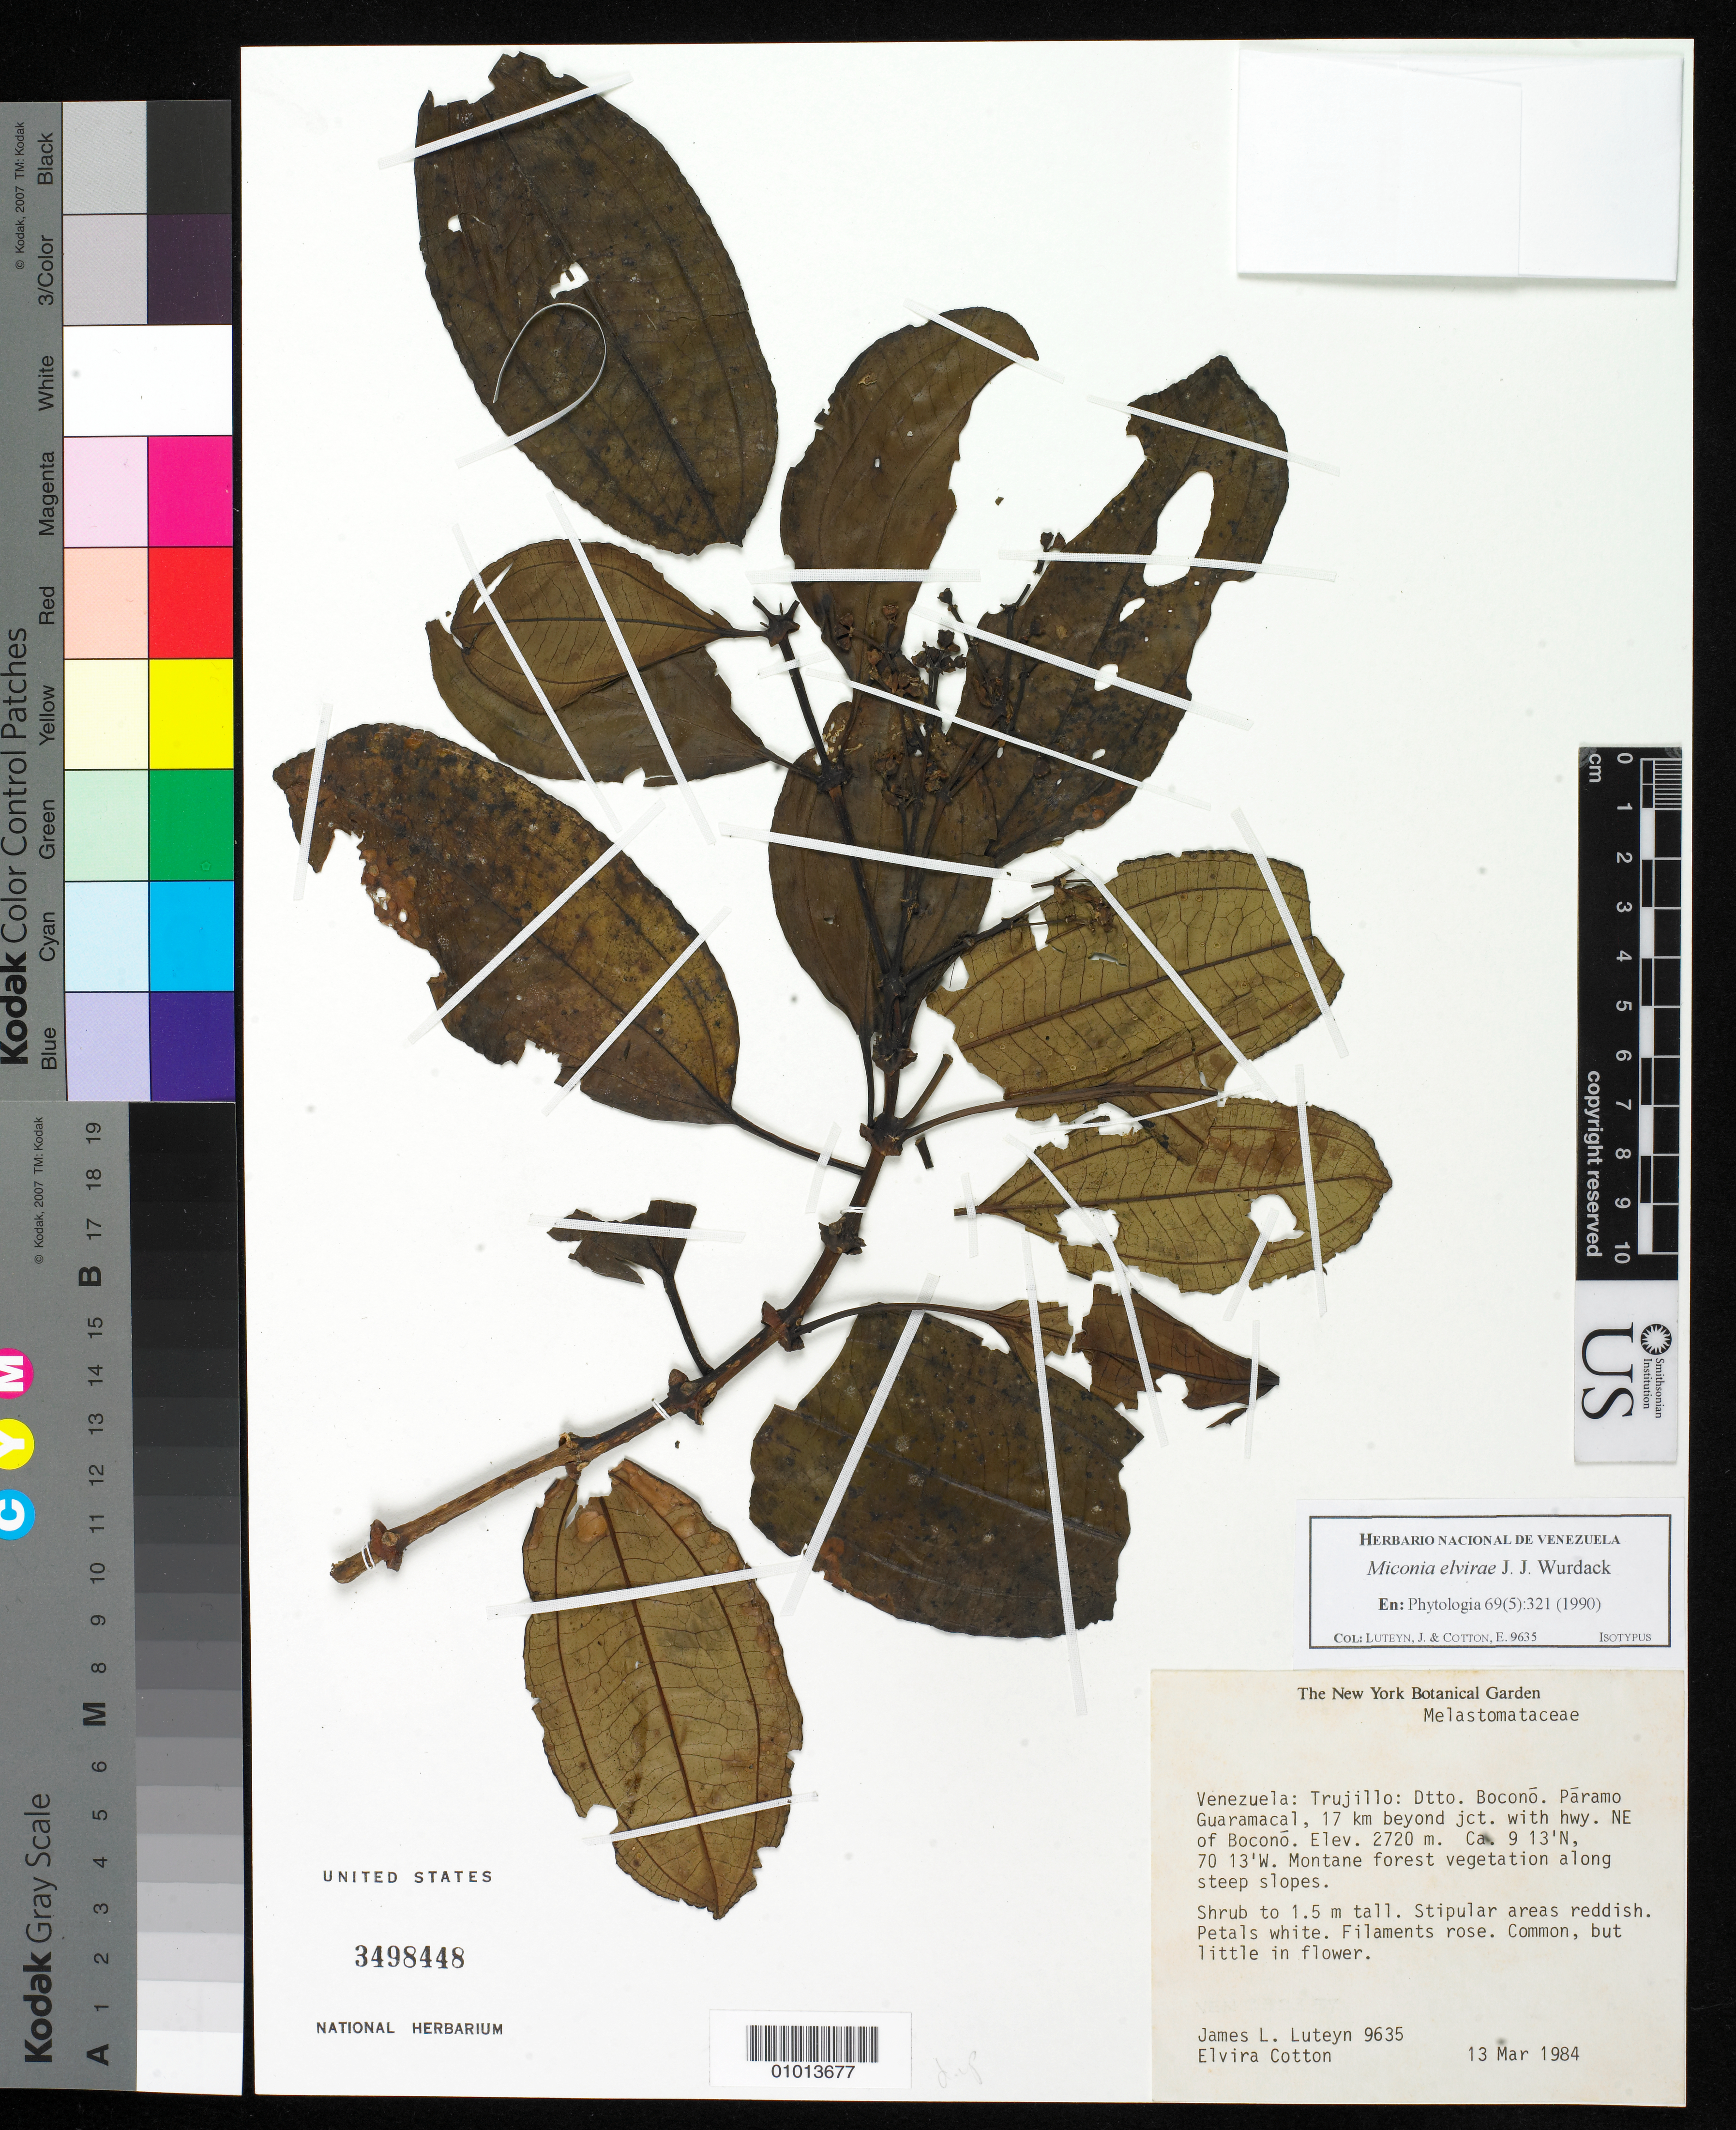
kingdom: Plantae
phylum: Tracheophyta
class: Magnoliopsida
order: Myrtales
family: Melastomataceae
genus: Miconia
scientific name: Miconia elvirae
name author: Wurdack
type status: Isotype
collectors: J. L. Luteyn & E. Cotton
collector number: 9635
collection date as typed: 13 Mar 1984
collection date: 1984-03-13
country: Venezuela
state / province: Trujillo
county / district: Boconó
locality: Paramo de Guaramacal, 17 km beyond junction with highway NE of Boconó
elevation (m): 2720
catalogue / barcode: US 3498448